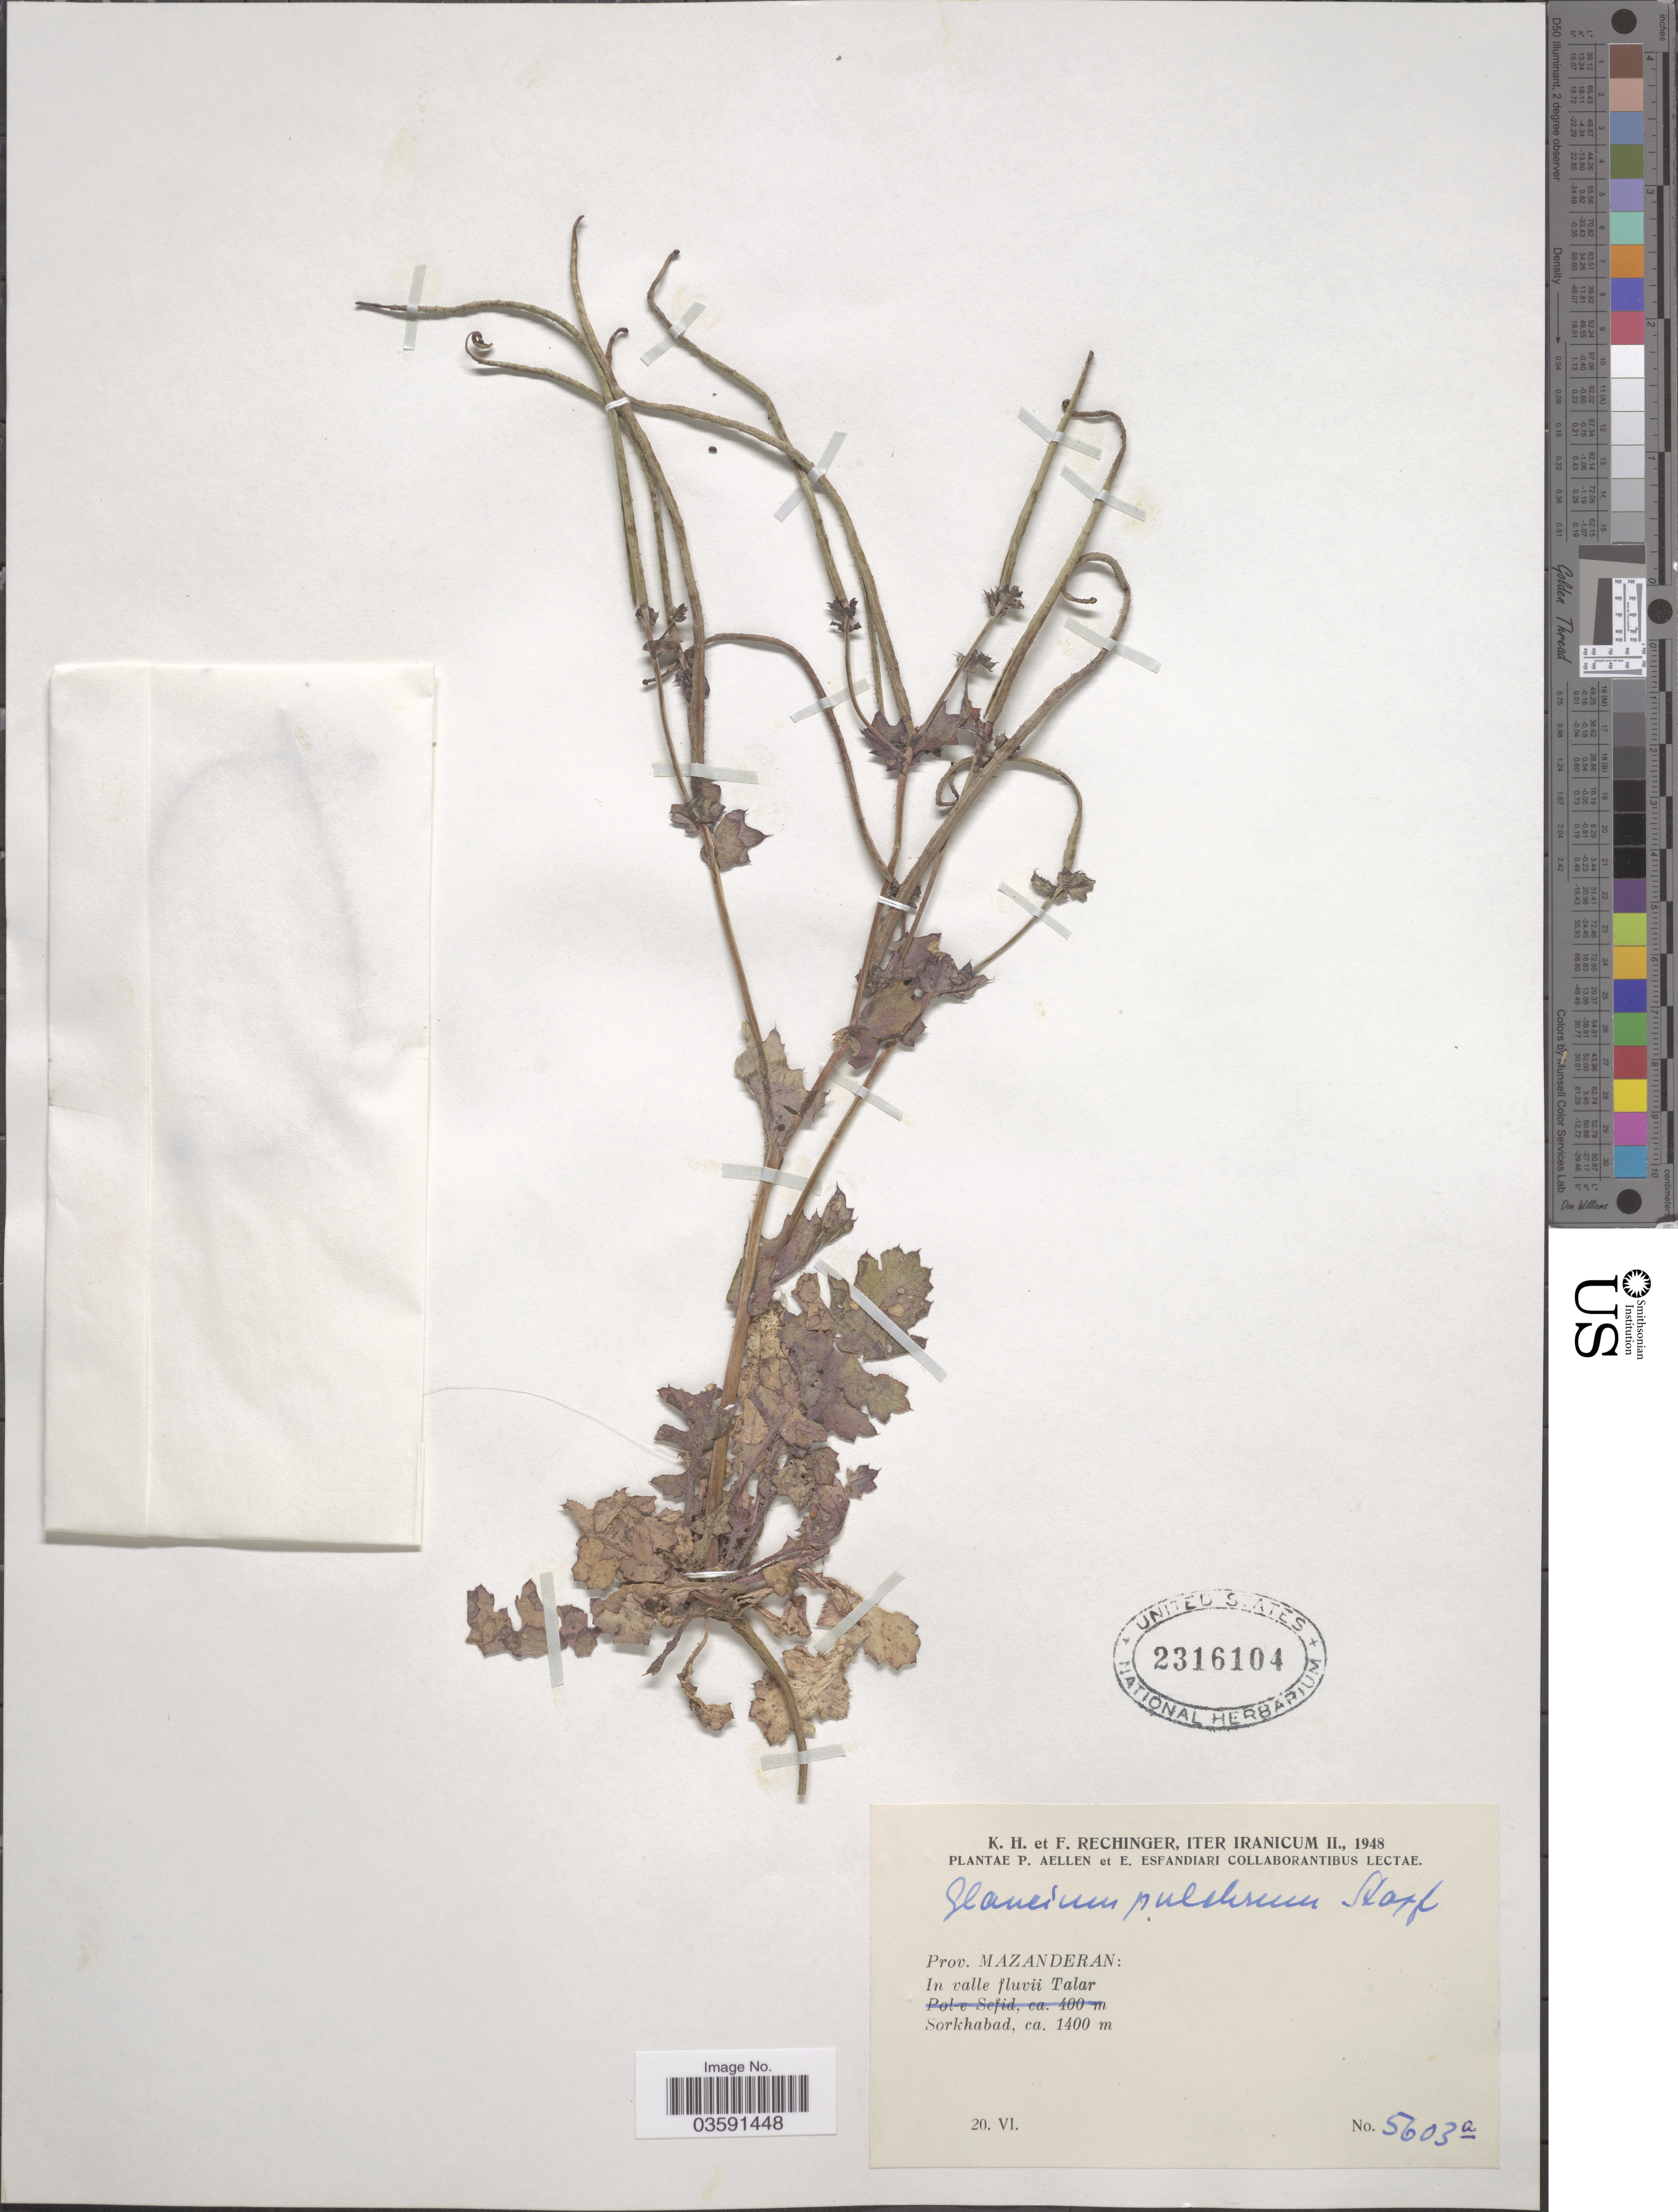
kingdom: Plantae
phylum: Tracheophyta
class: Magnoliopsida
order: Ranunculales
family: Papaveraceae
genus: Glaucium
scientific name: Glaucium pulchrum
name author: Stapf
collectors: K. H. Rechinger & F. Rechinger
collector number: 5603a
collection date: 1948-06-20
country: Iran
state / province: Mazandaran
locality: In valle fluvii Talar. Sorkhabad.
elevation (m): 1400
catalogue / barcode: US 2316104